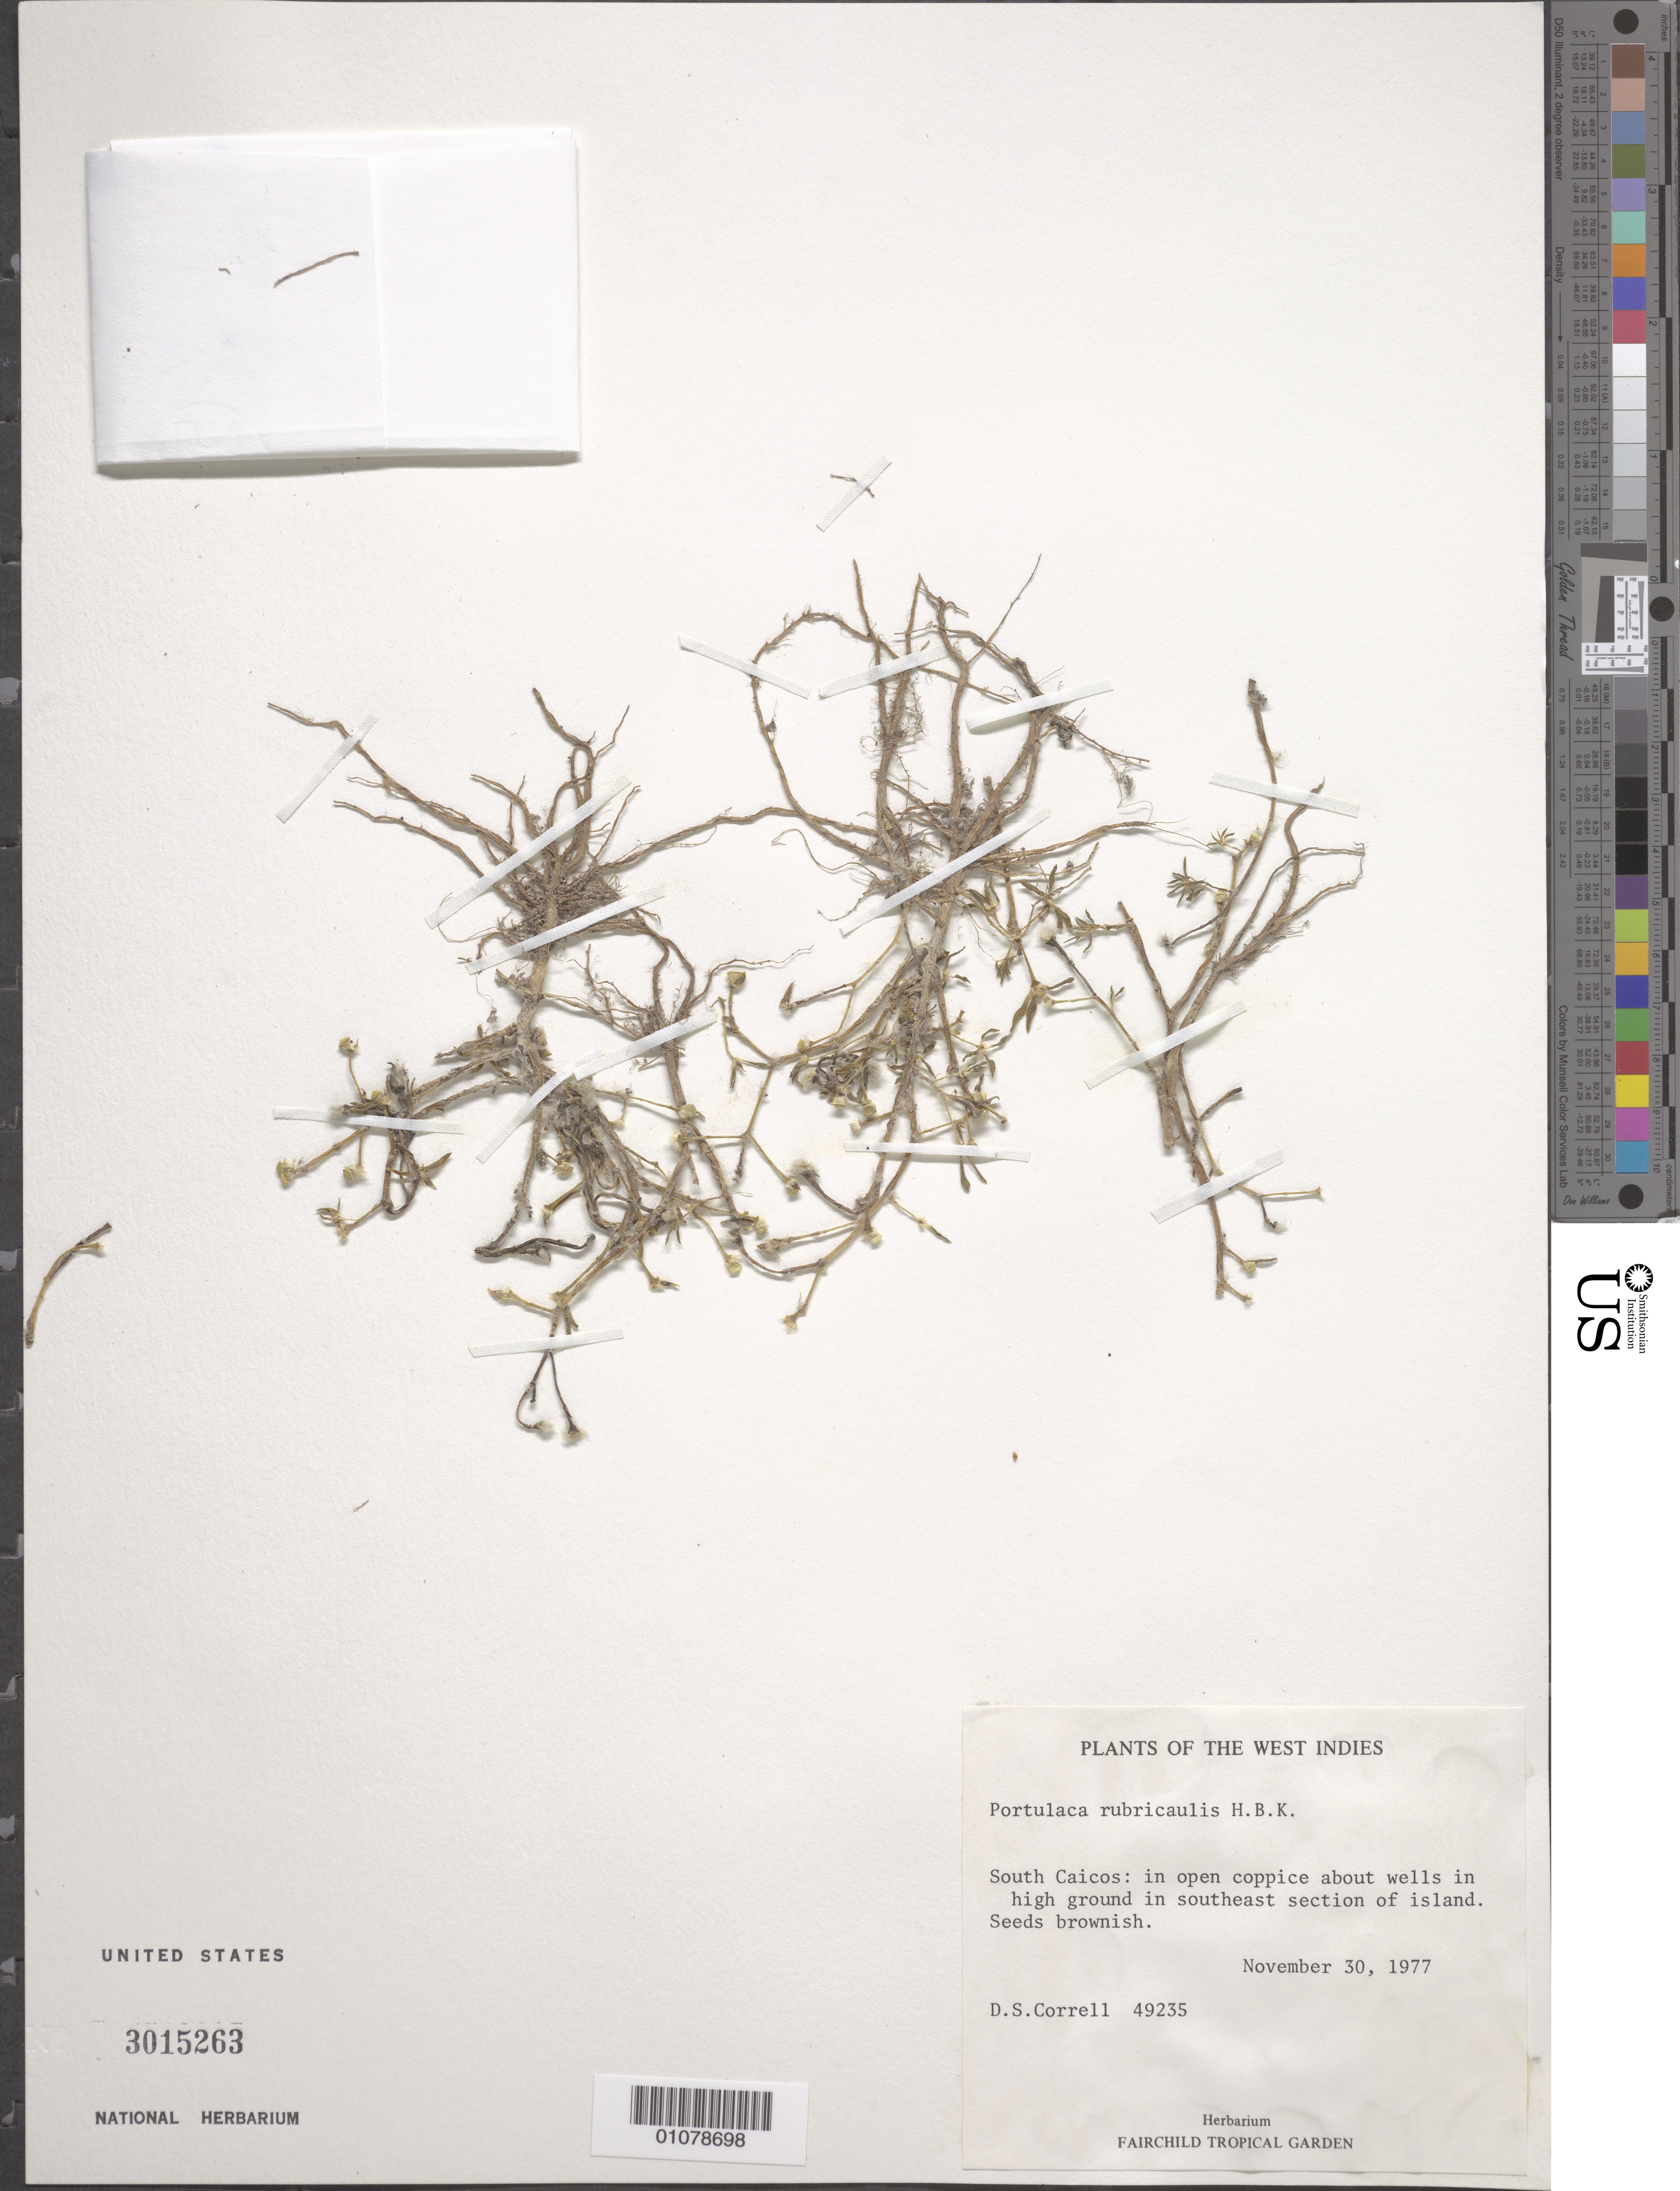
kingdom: Plantae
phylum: Tracheophyta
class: Magnoliopsida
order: Caryophyllales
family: Portulacaceae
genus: Portulaca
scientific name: Portulaca rubricaulis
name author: Kunth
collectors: D. S. Correll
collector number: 49235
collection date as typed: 30 Nov 1977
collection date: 1977-11-30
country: Turks and Caicos Islands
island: South Caicos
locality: South Caicos, in SE section of island.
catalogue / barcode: US 3015263